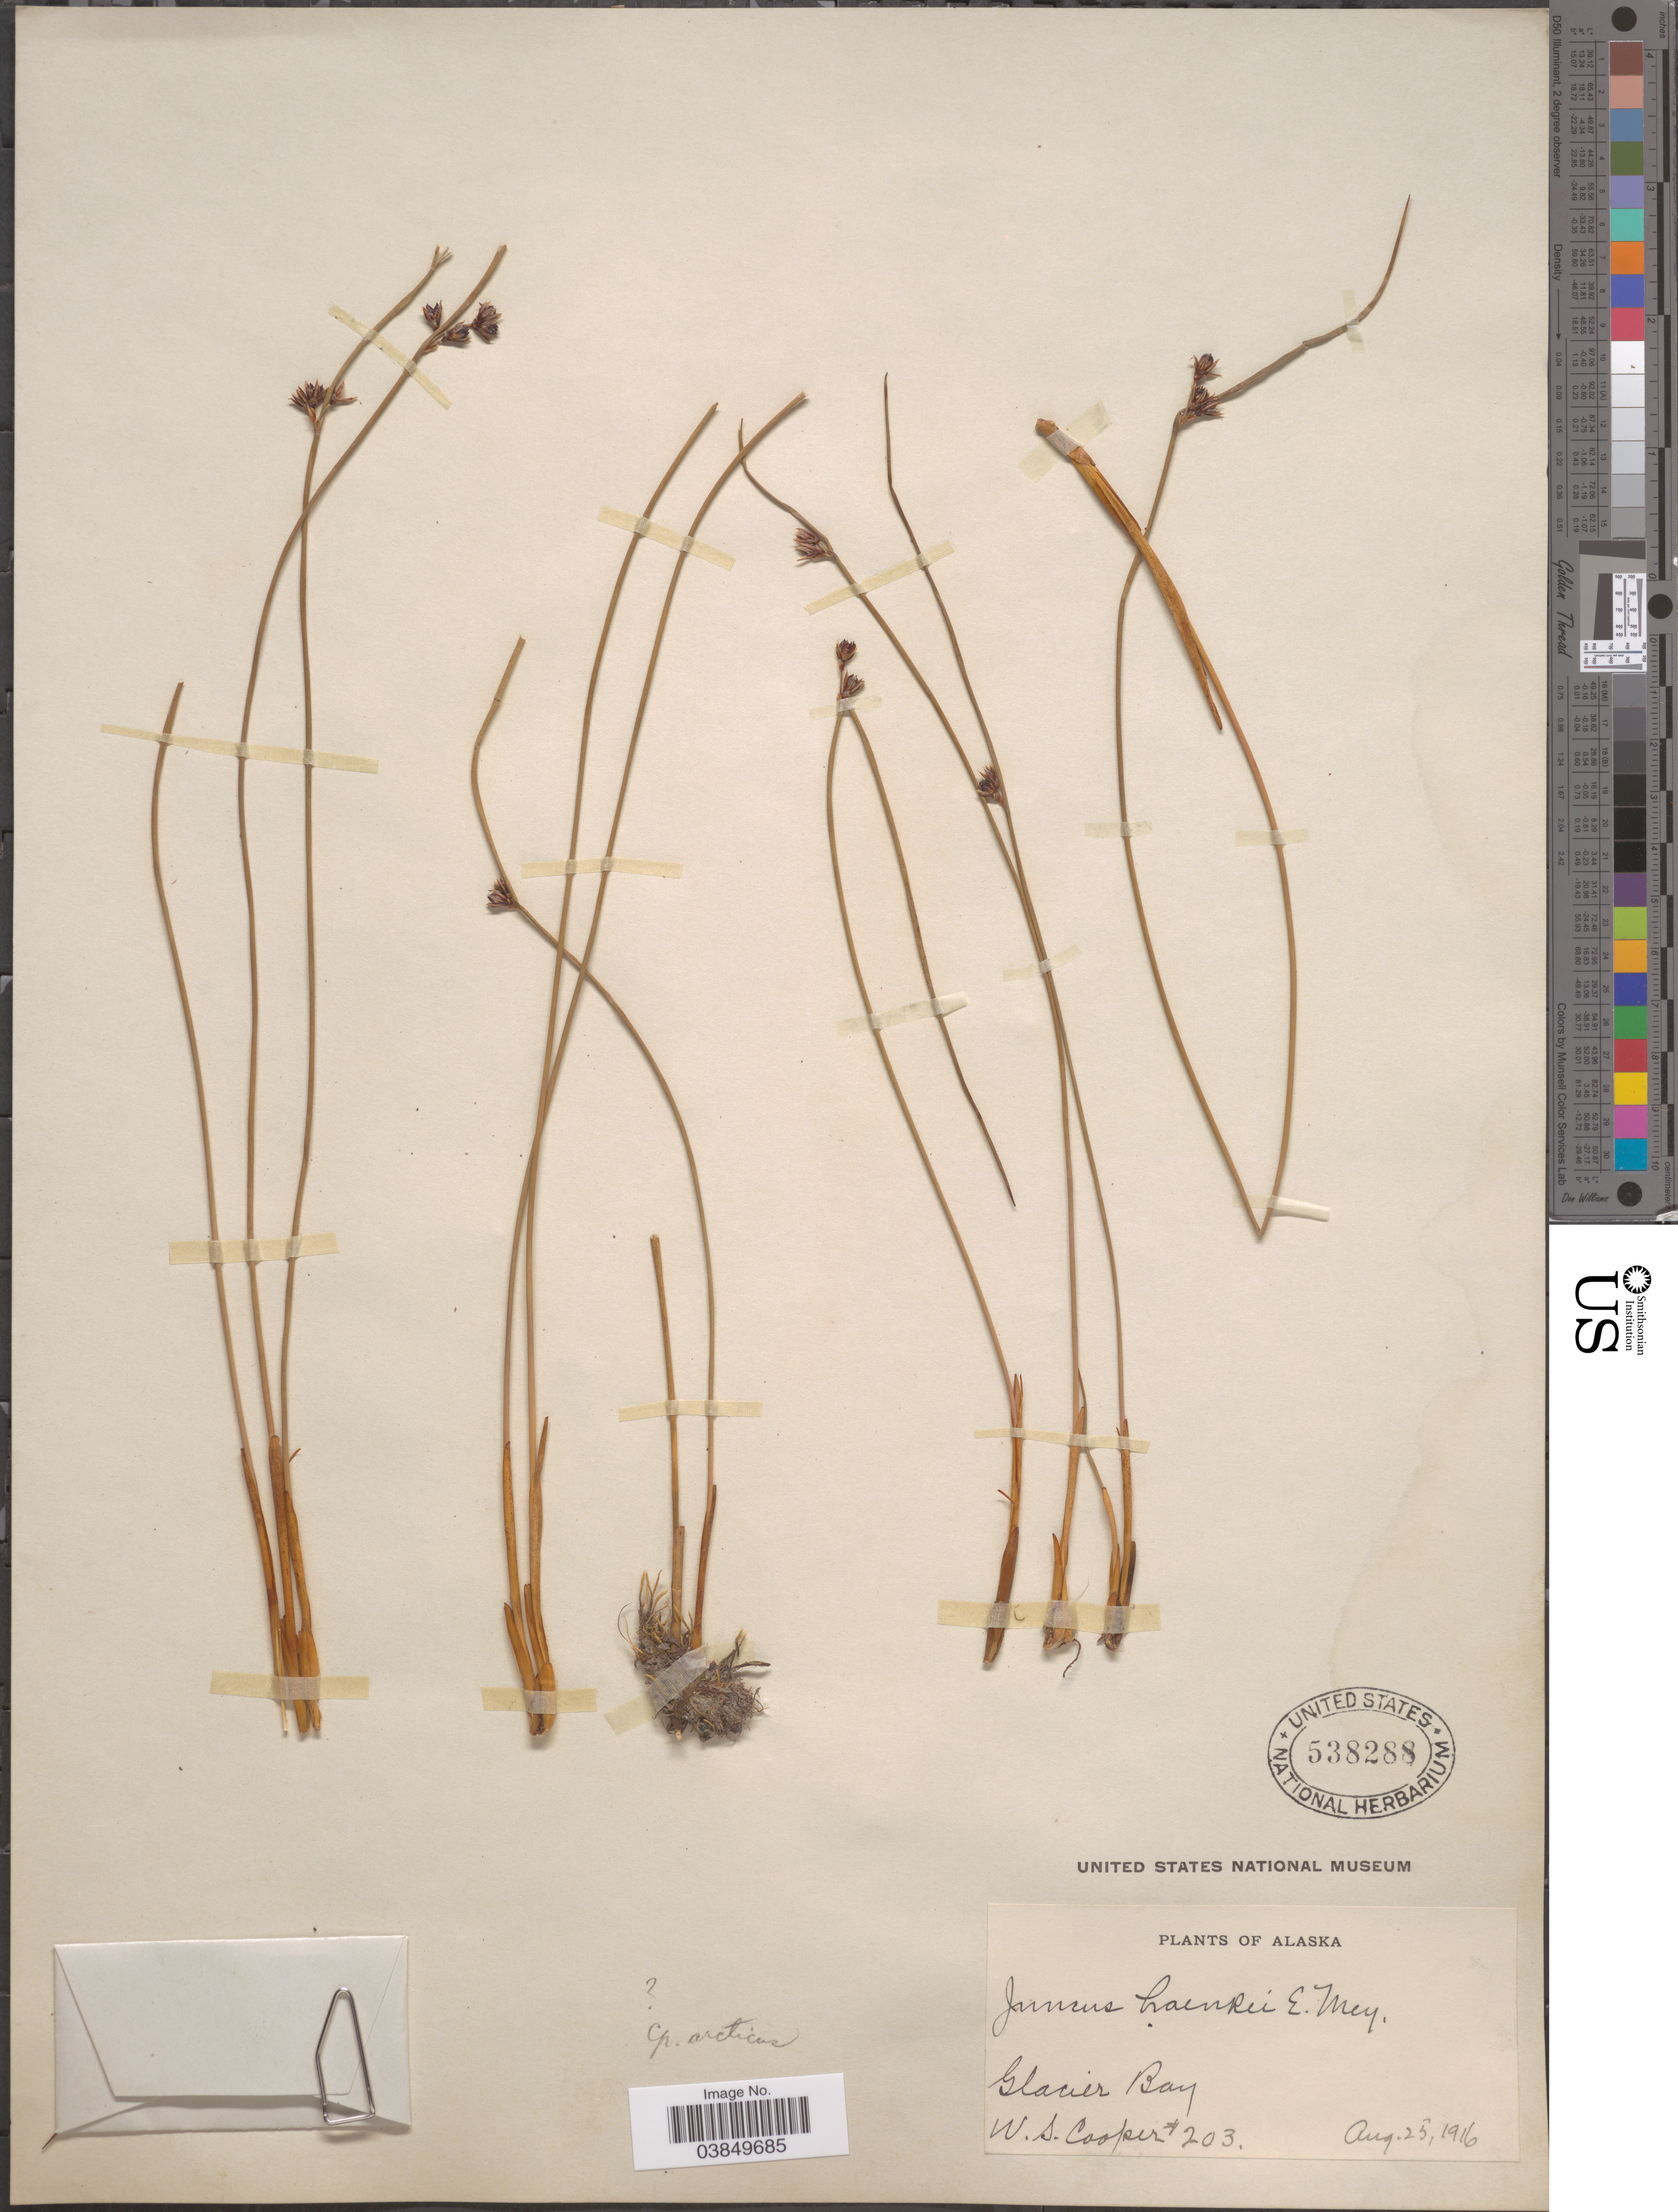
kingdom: Plantae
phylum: Tracheophyta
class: Liliopsida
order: Poales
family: Juncaceae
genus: Juncus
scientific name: Juncus balticus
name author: Willd.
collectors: W. Cooper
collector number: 203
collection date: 1916-08-25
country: United States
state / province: Alaska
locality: Glacier Bay.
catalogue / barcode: US 538288